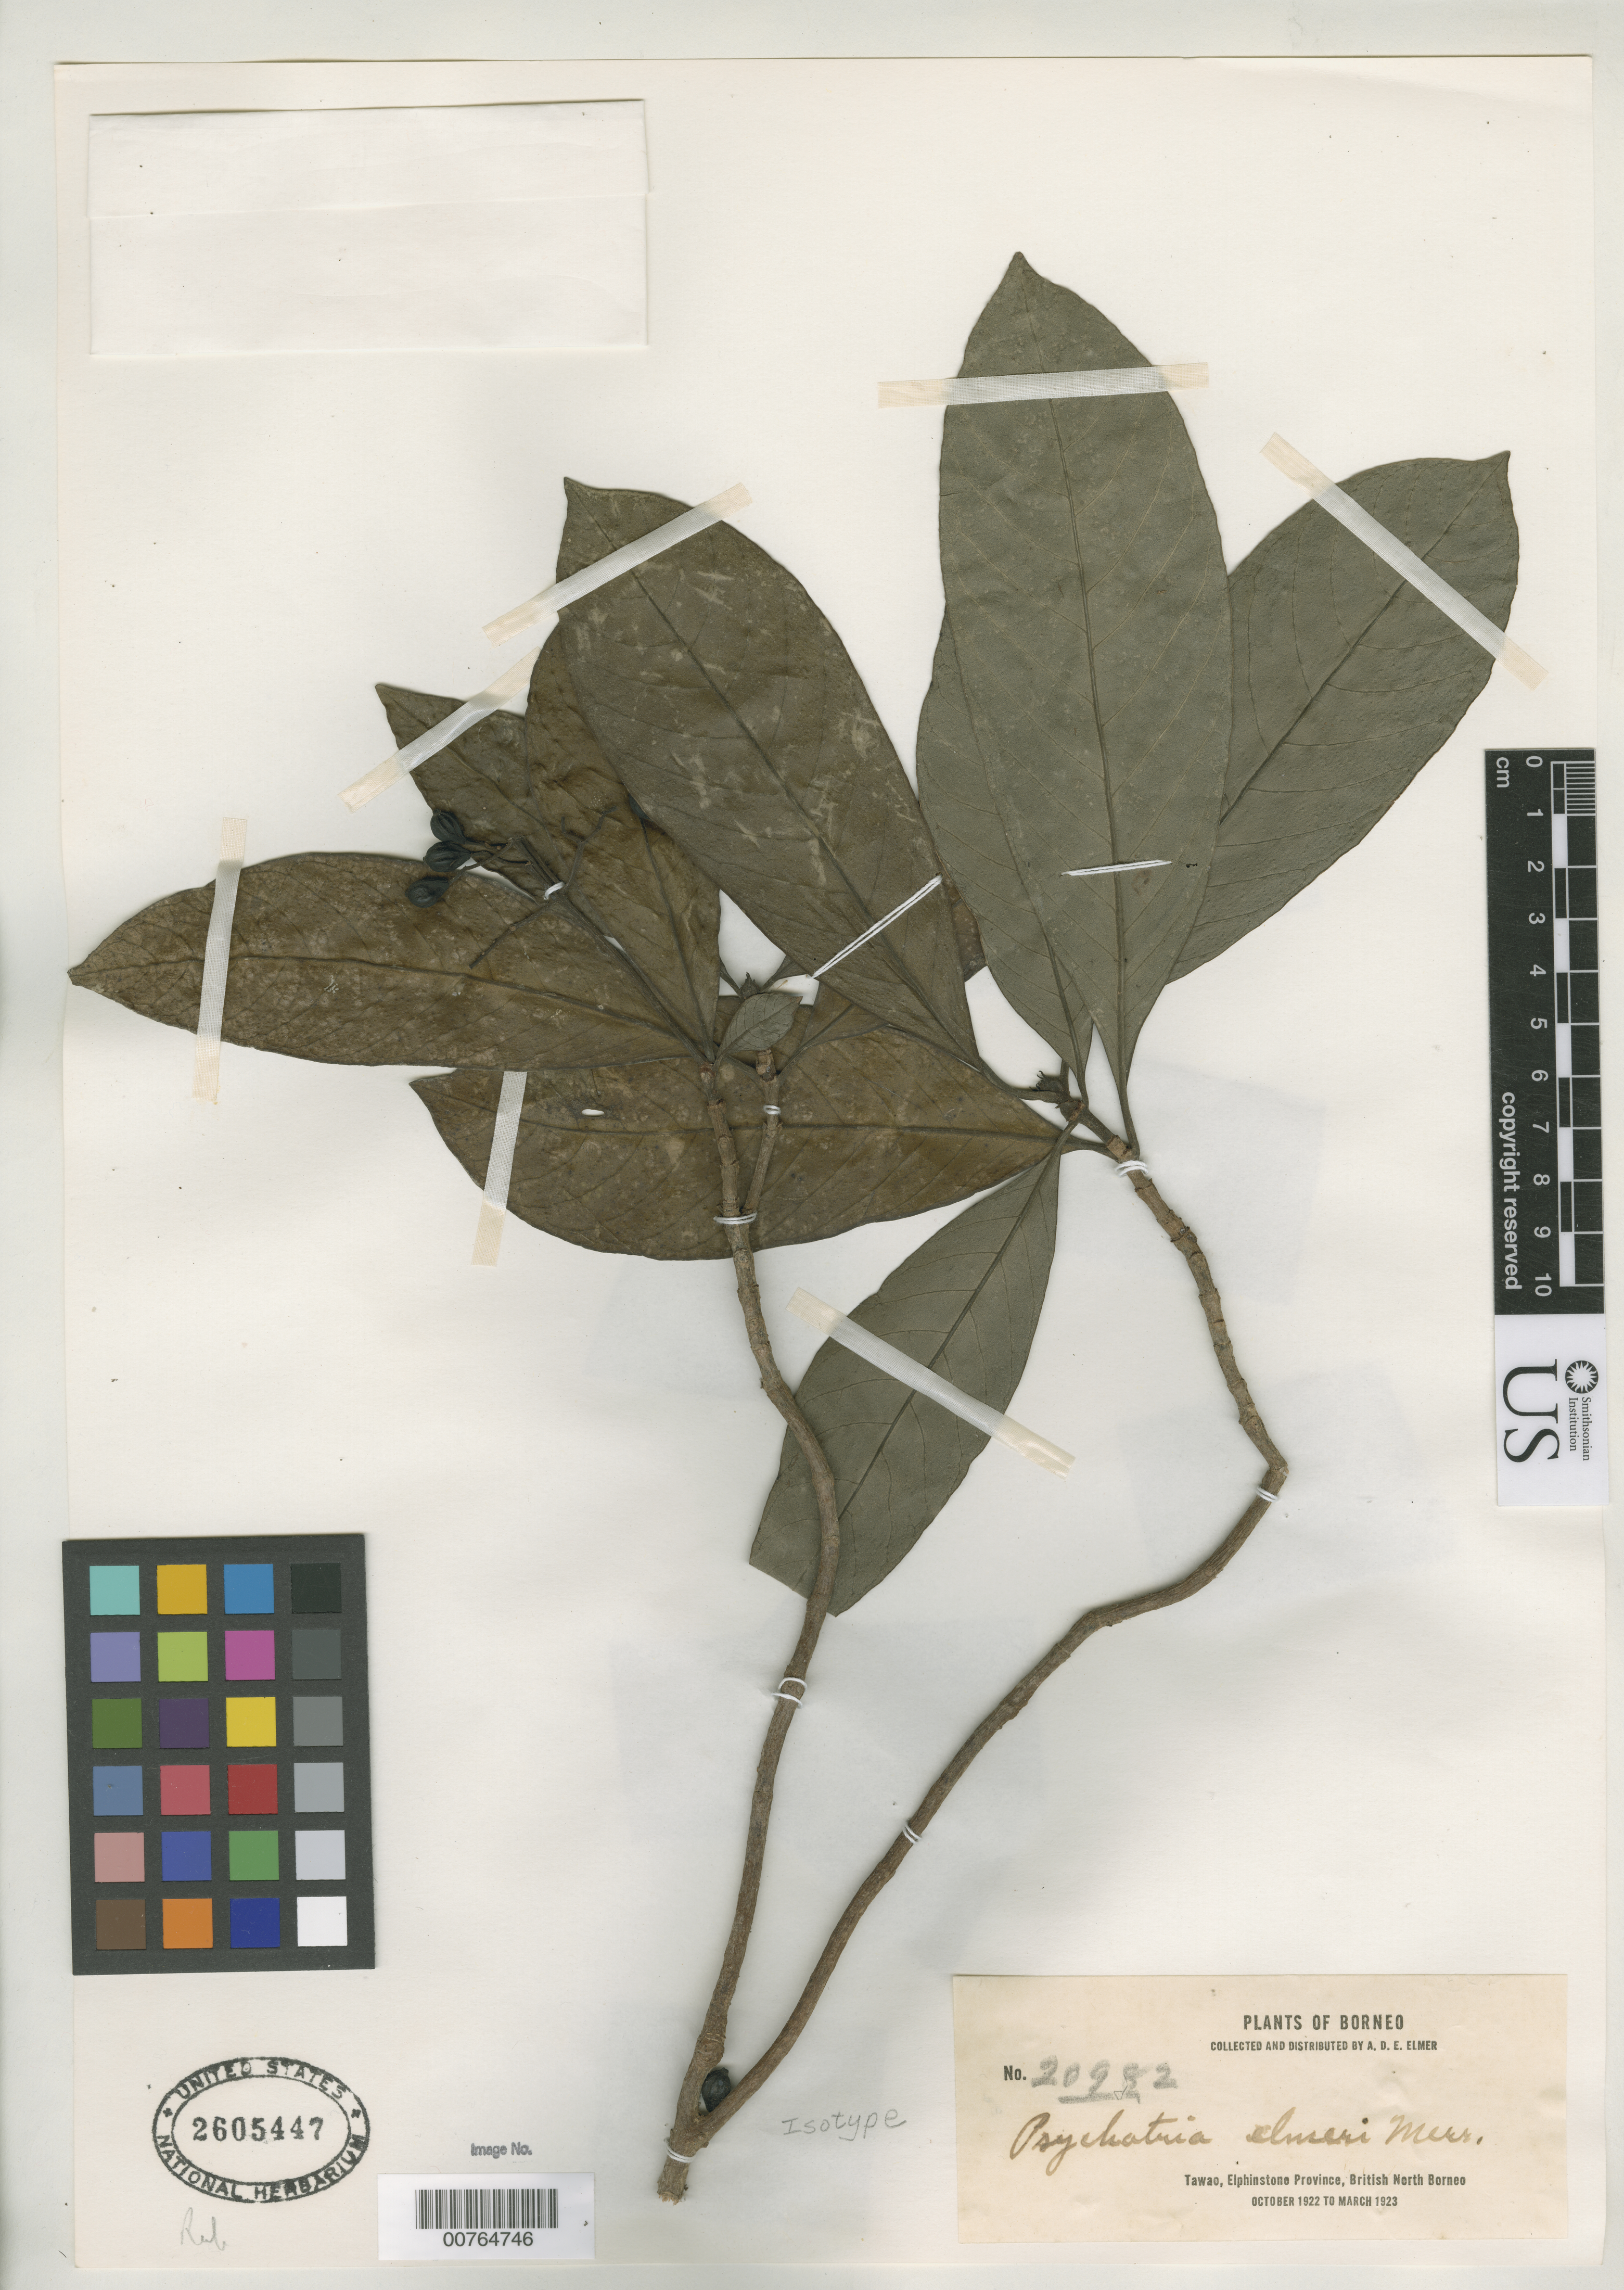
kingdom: Plantae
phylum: Tracheophyta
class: Magnoliopsida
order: Gentianales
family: Rubiaceae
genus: Psychotria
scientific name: Psychotria elmeri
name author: Merr.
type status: Isotype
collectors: A. D. E. Elmer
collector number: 20982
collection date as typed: Oct 1922 to -- Mar 1923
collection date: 1922-10/1923-03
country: Malaysia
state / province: Sabah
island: Borneo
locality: Tawao.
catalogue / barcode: US 2605447